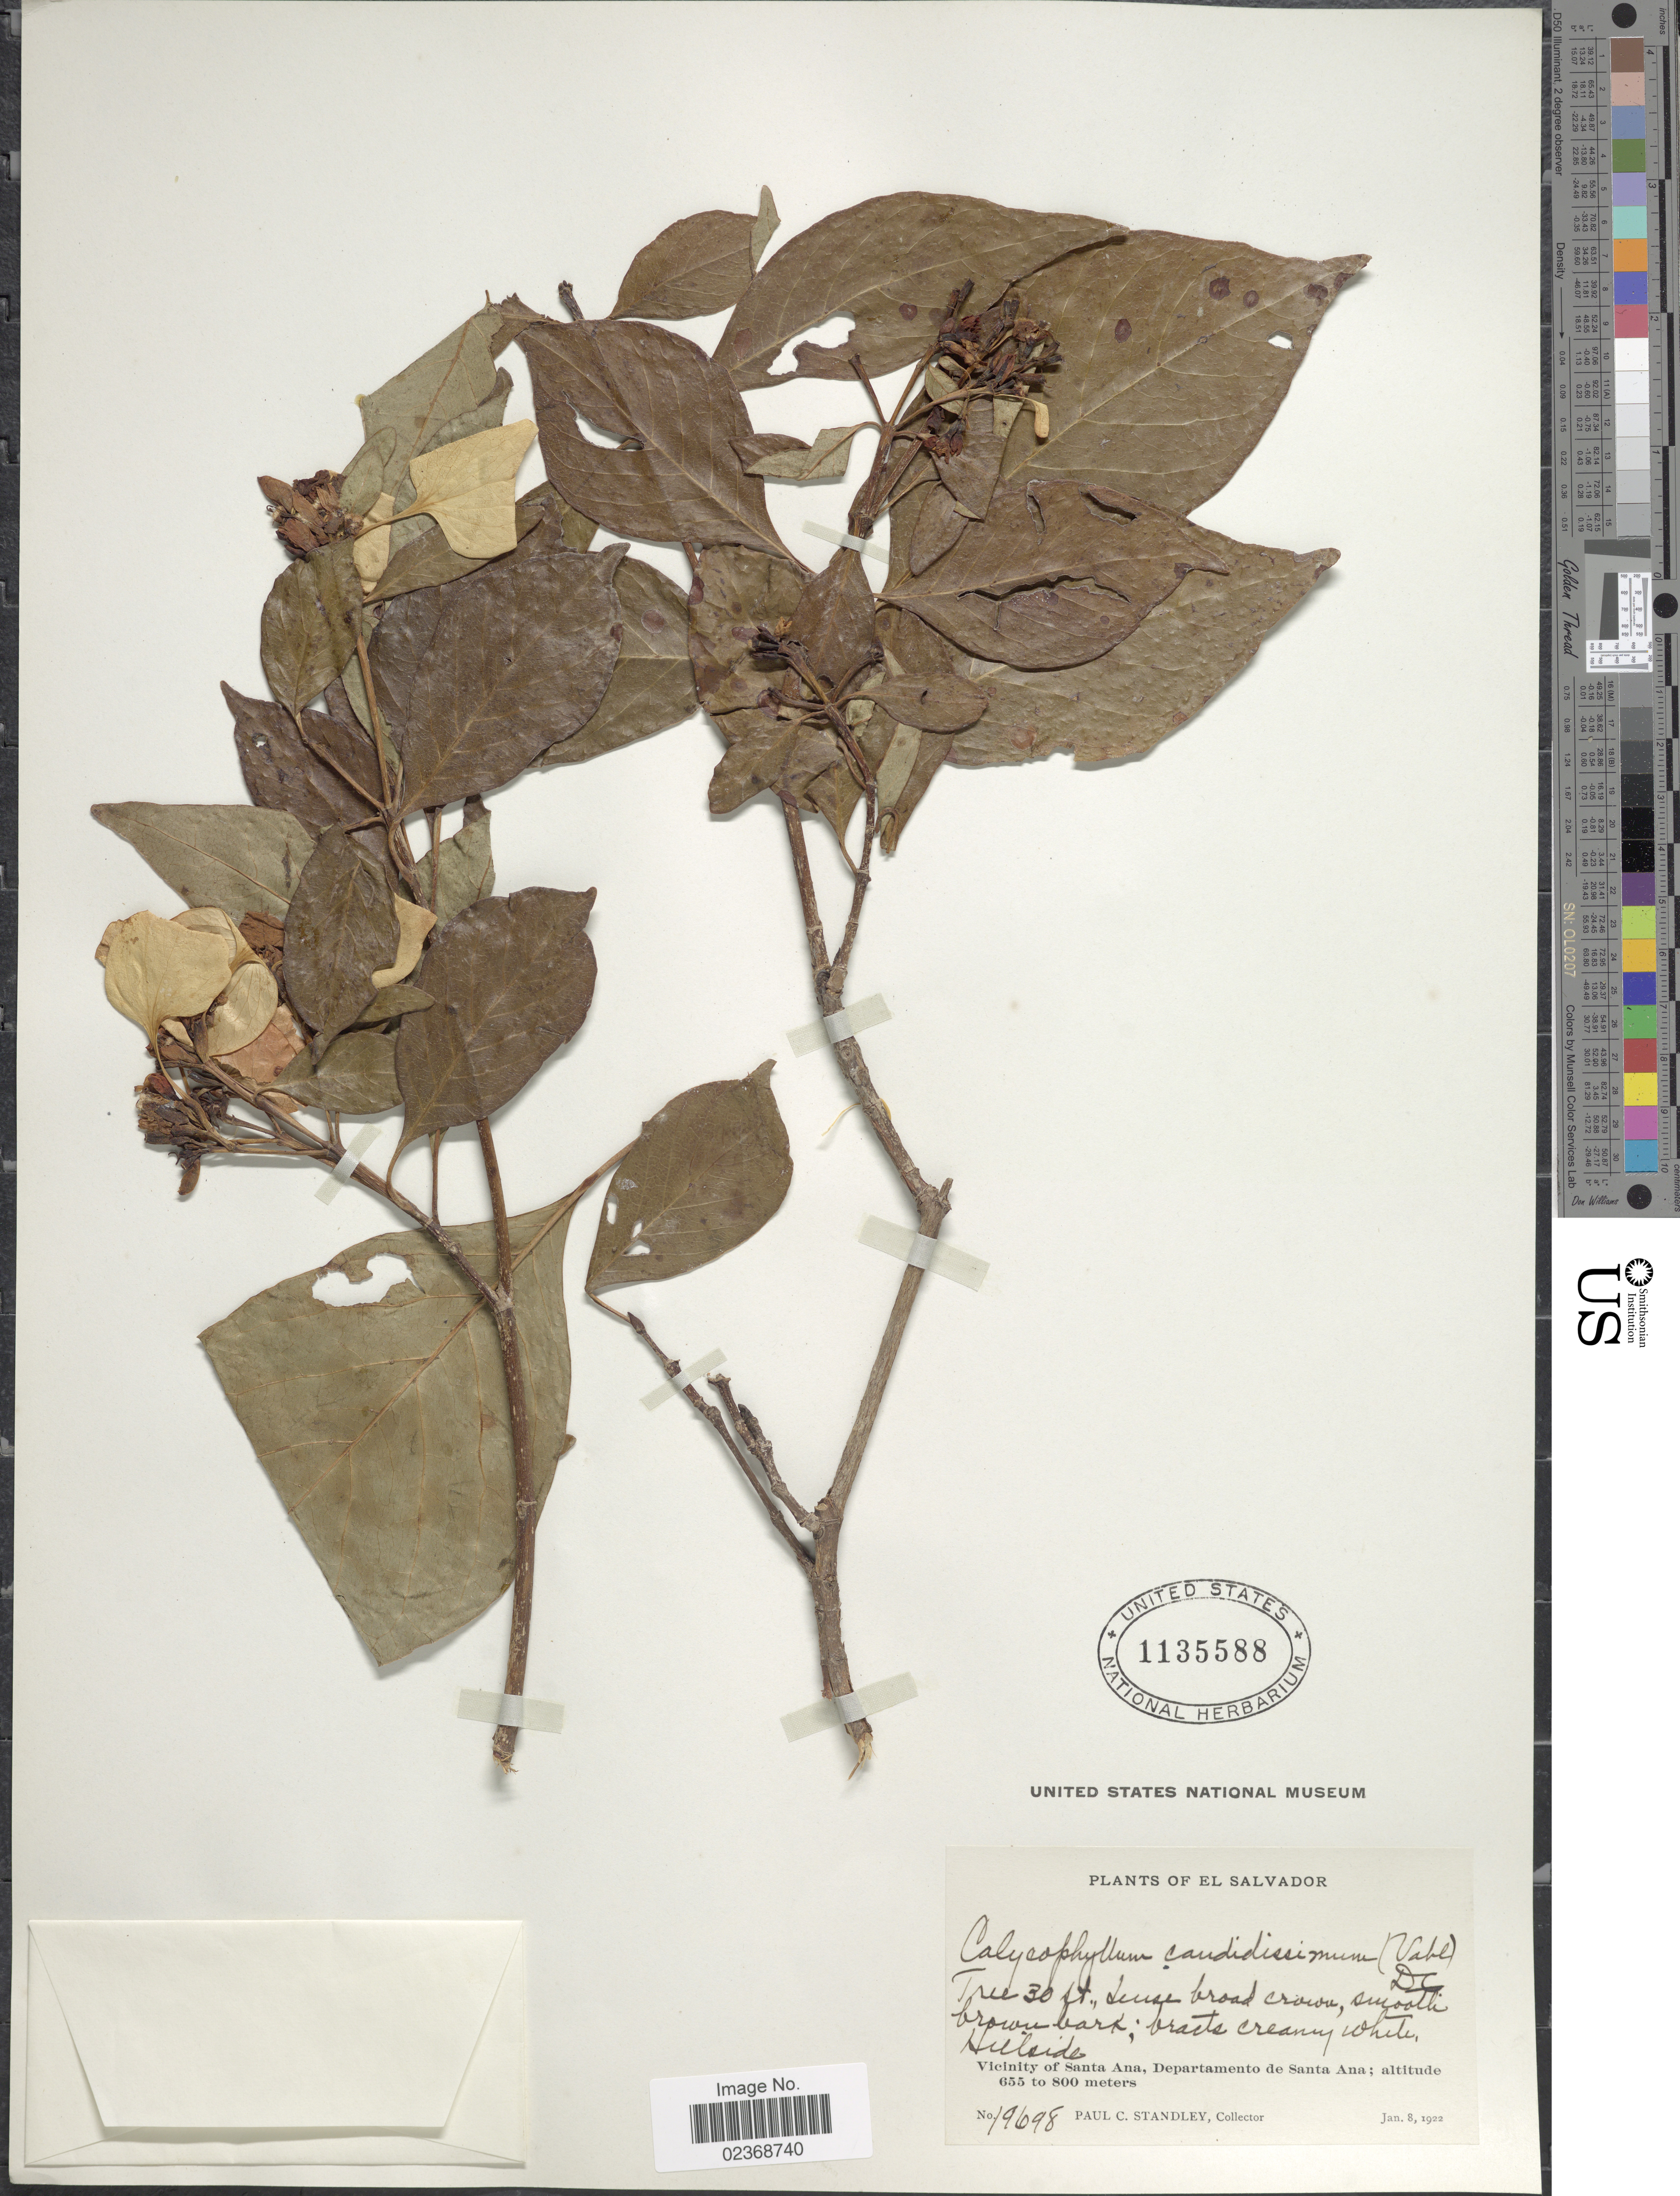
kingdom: Plantae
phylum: Tracheophyta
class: Magnoliopsida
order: Gentianales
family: Rubiaceae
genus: Calycophyllum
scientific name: Calycophyllum candidissimum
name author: (Vahl) DC.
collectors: P. C. Standley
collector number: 19698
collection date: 1922-01-08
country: El Salvador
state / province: Santa Ana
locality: Vicinity of Santa Ana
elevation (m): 655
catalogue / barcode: US 1135588